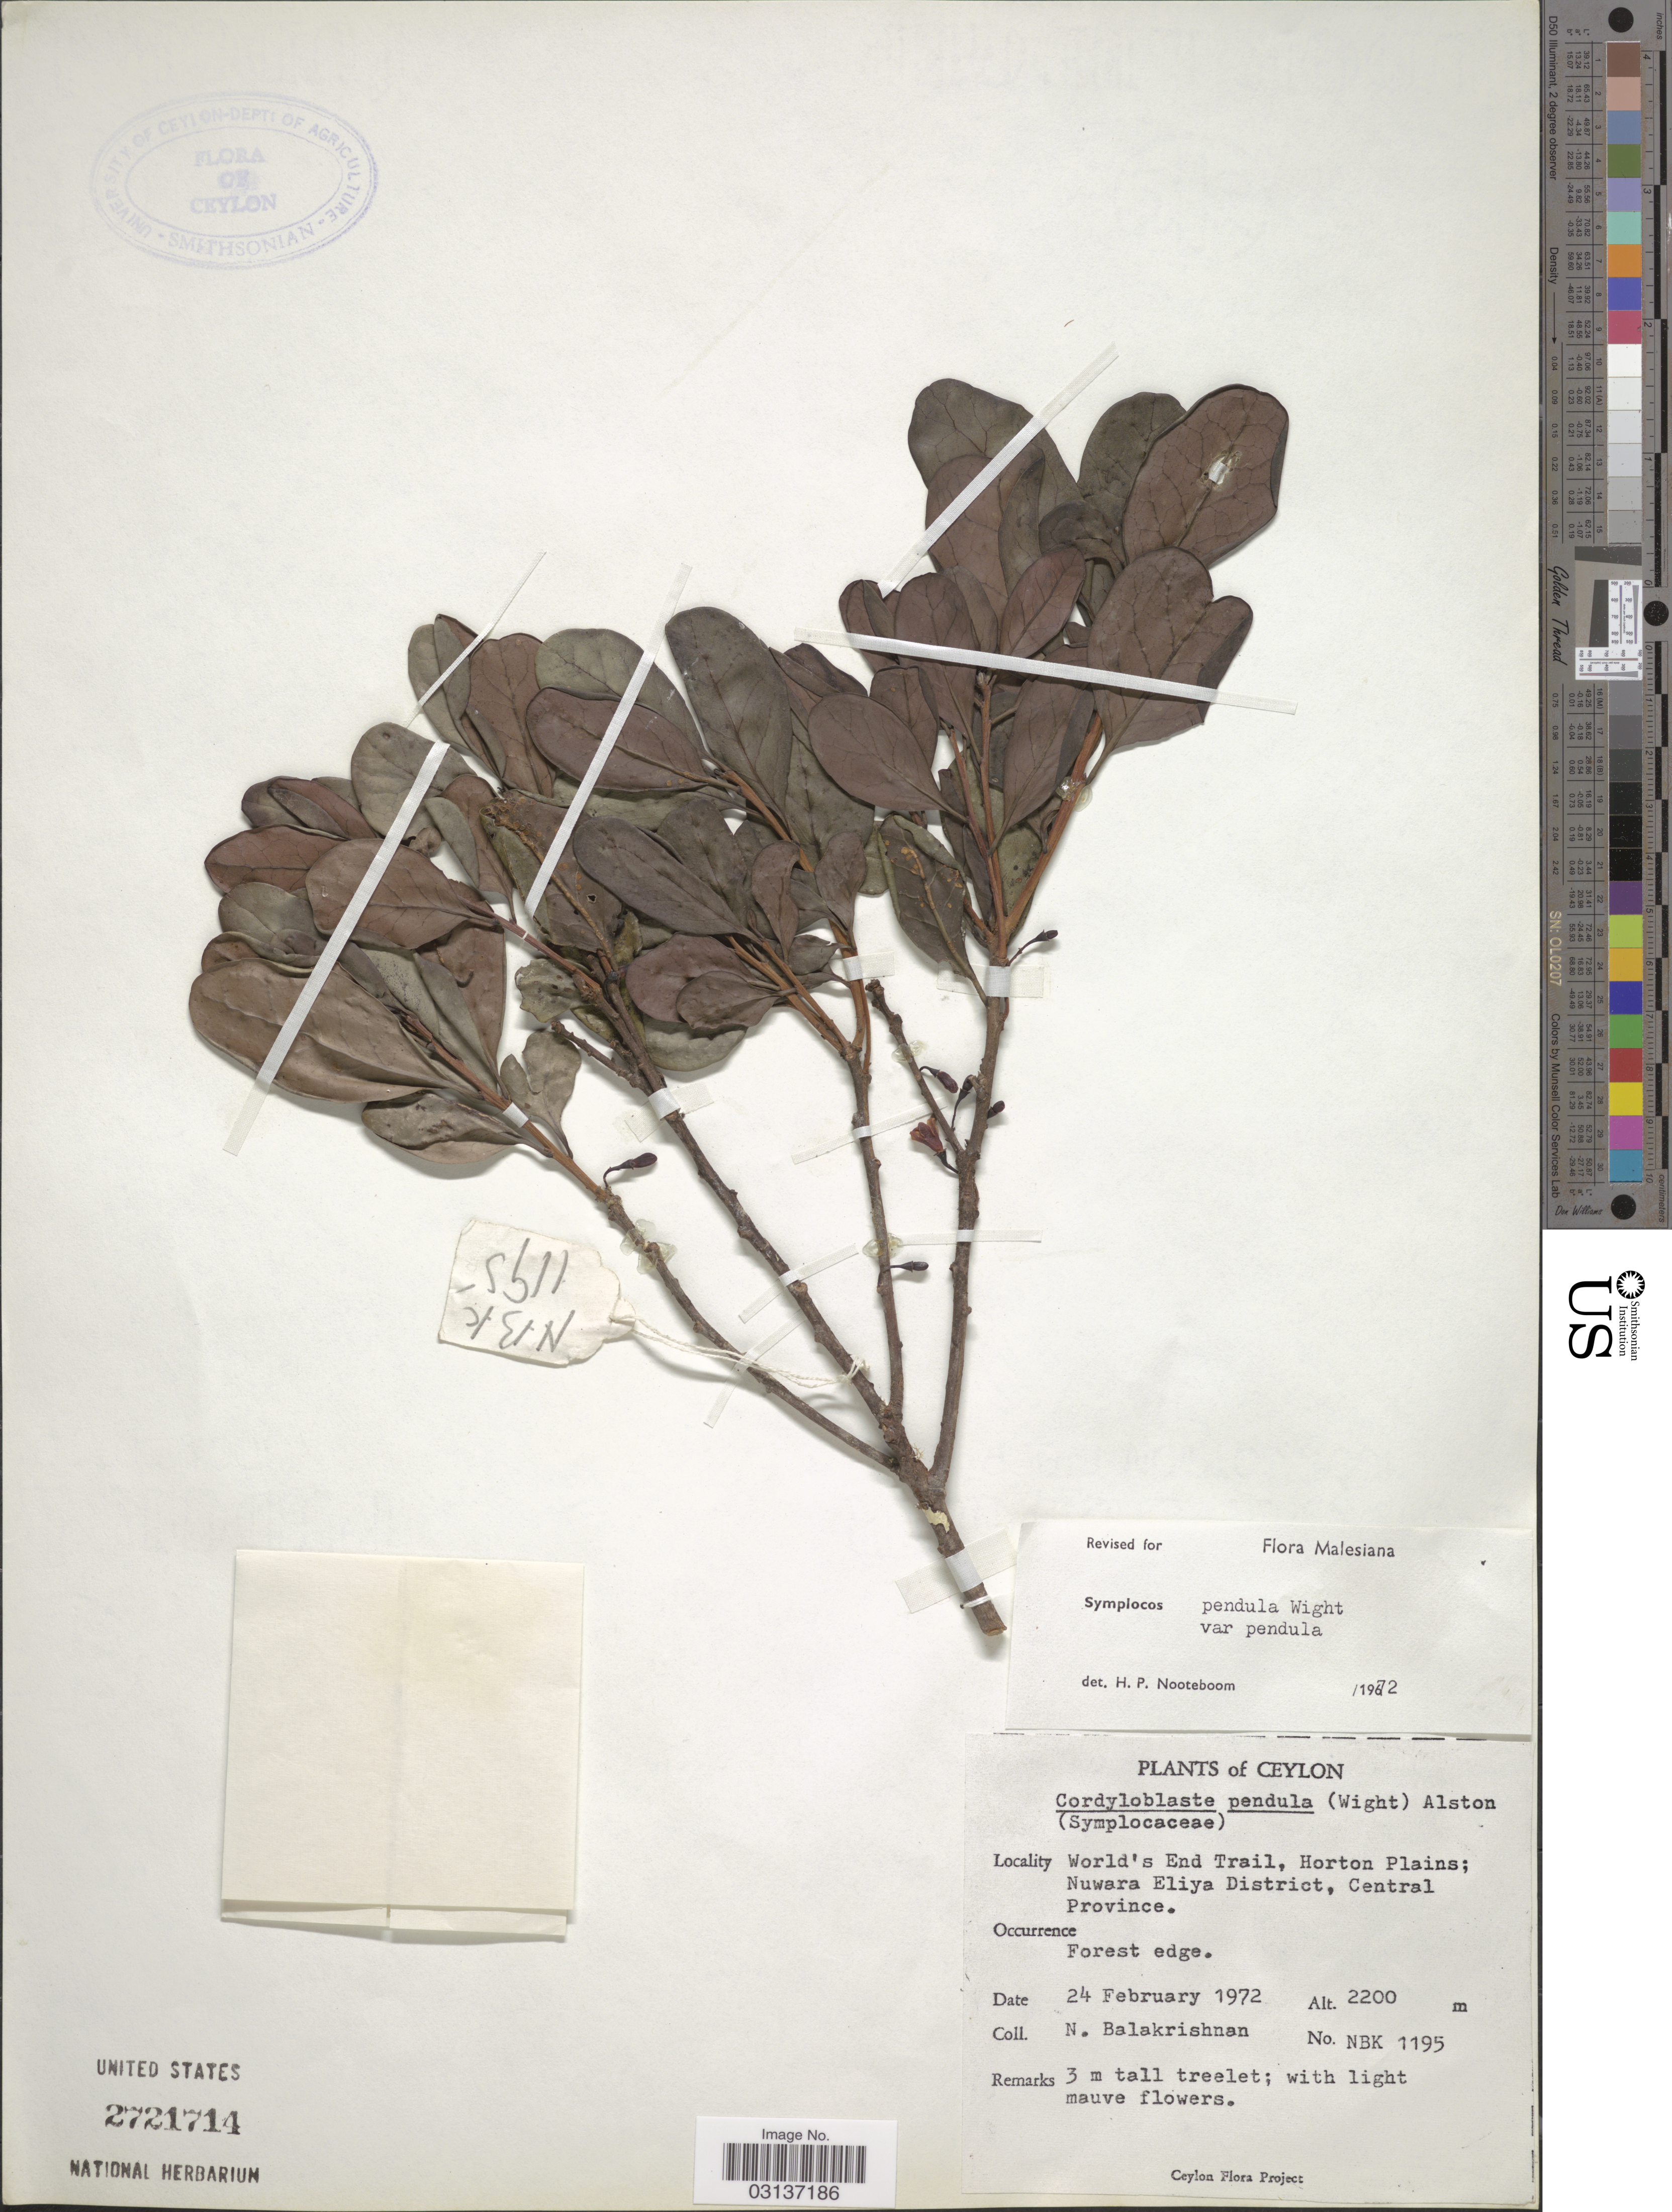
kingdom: Plantae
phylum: Tracheophyta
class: Magnoliopsida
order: Ericales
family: Symplocaceae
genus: Cordyloblaste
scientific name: Cordyloblaste pendula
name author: (Wight) Alston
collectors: N. Balakrishnan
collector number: NBK1195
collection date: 1972-02-24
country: Sri Lanka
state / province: Central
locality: Ceylon. World's End Trail, Horton Plains; Nuwara Eliya District.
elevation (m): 2200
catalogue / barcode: US 2721714